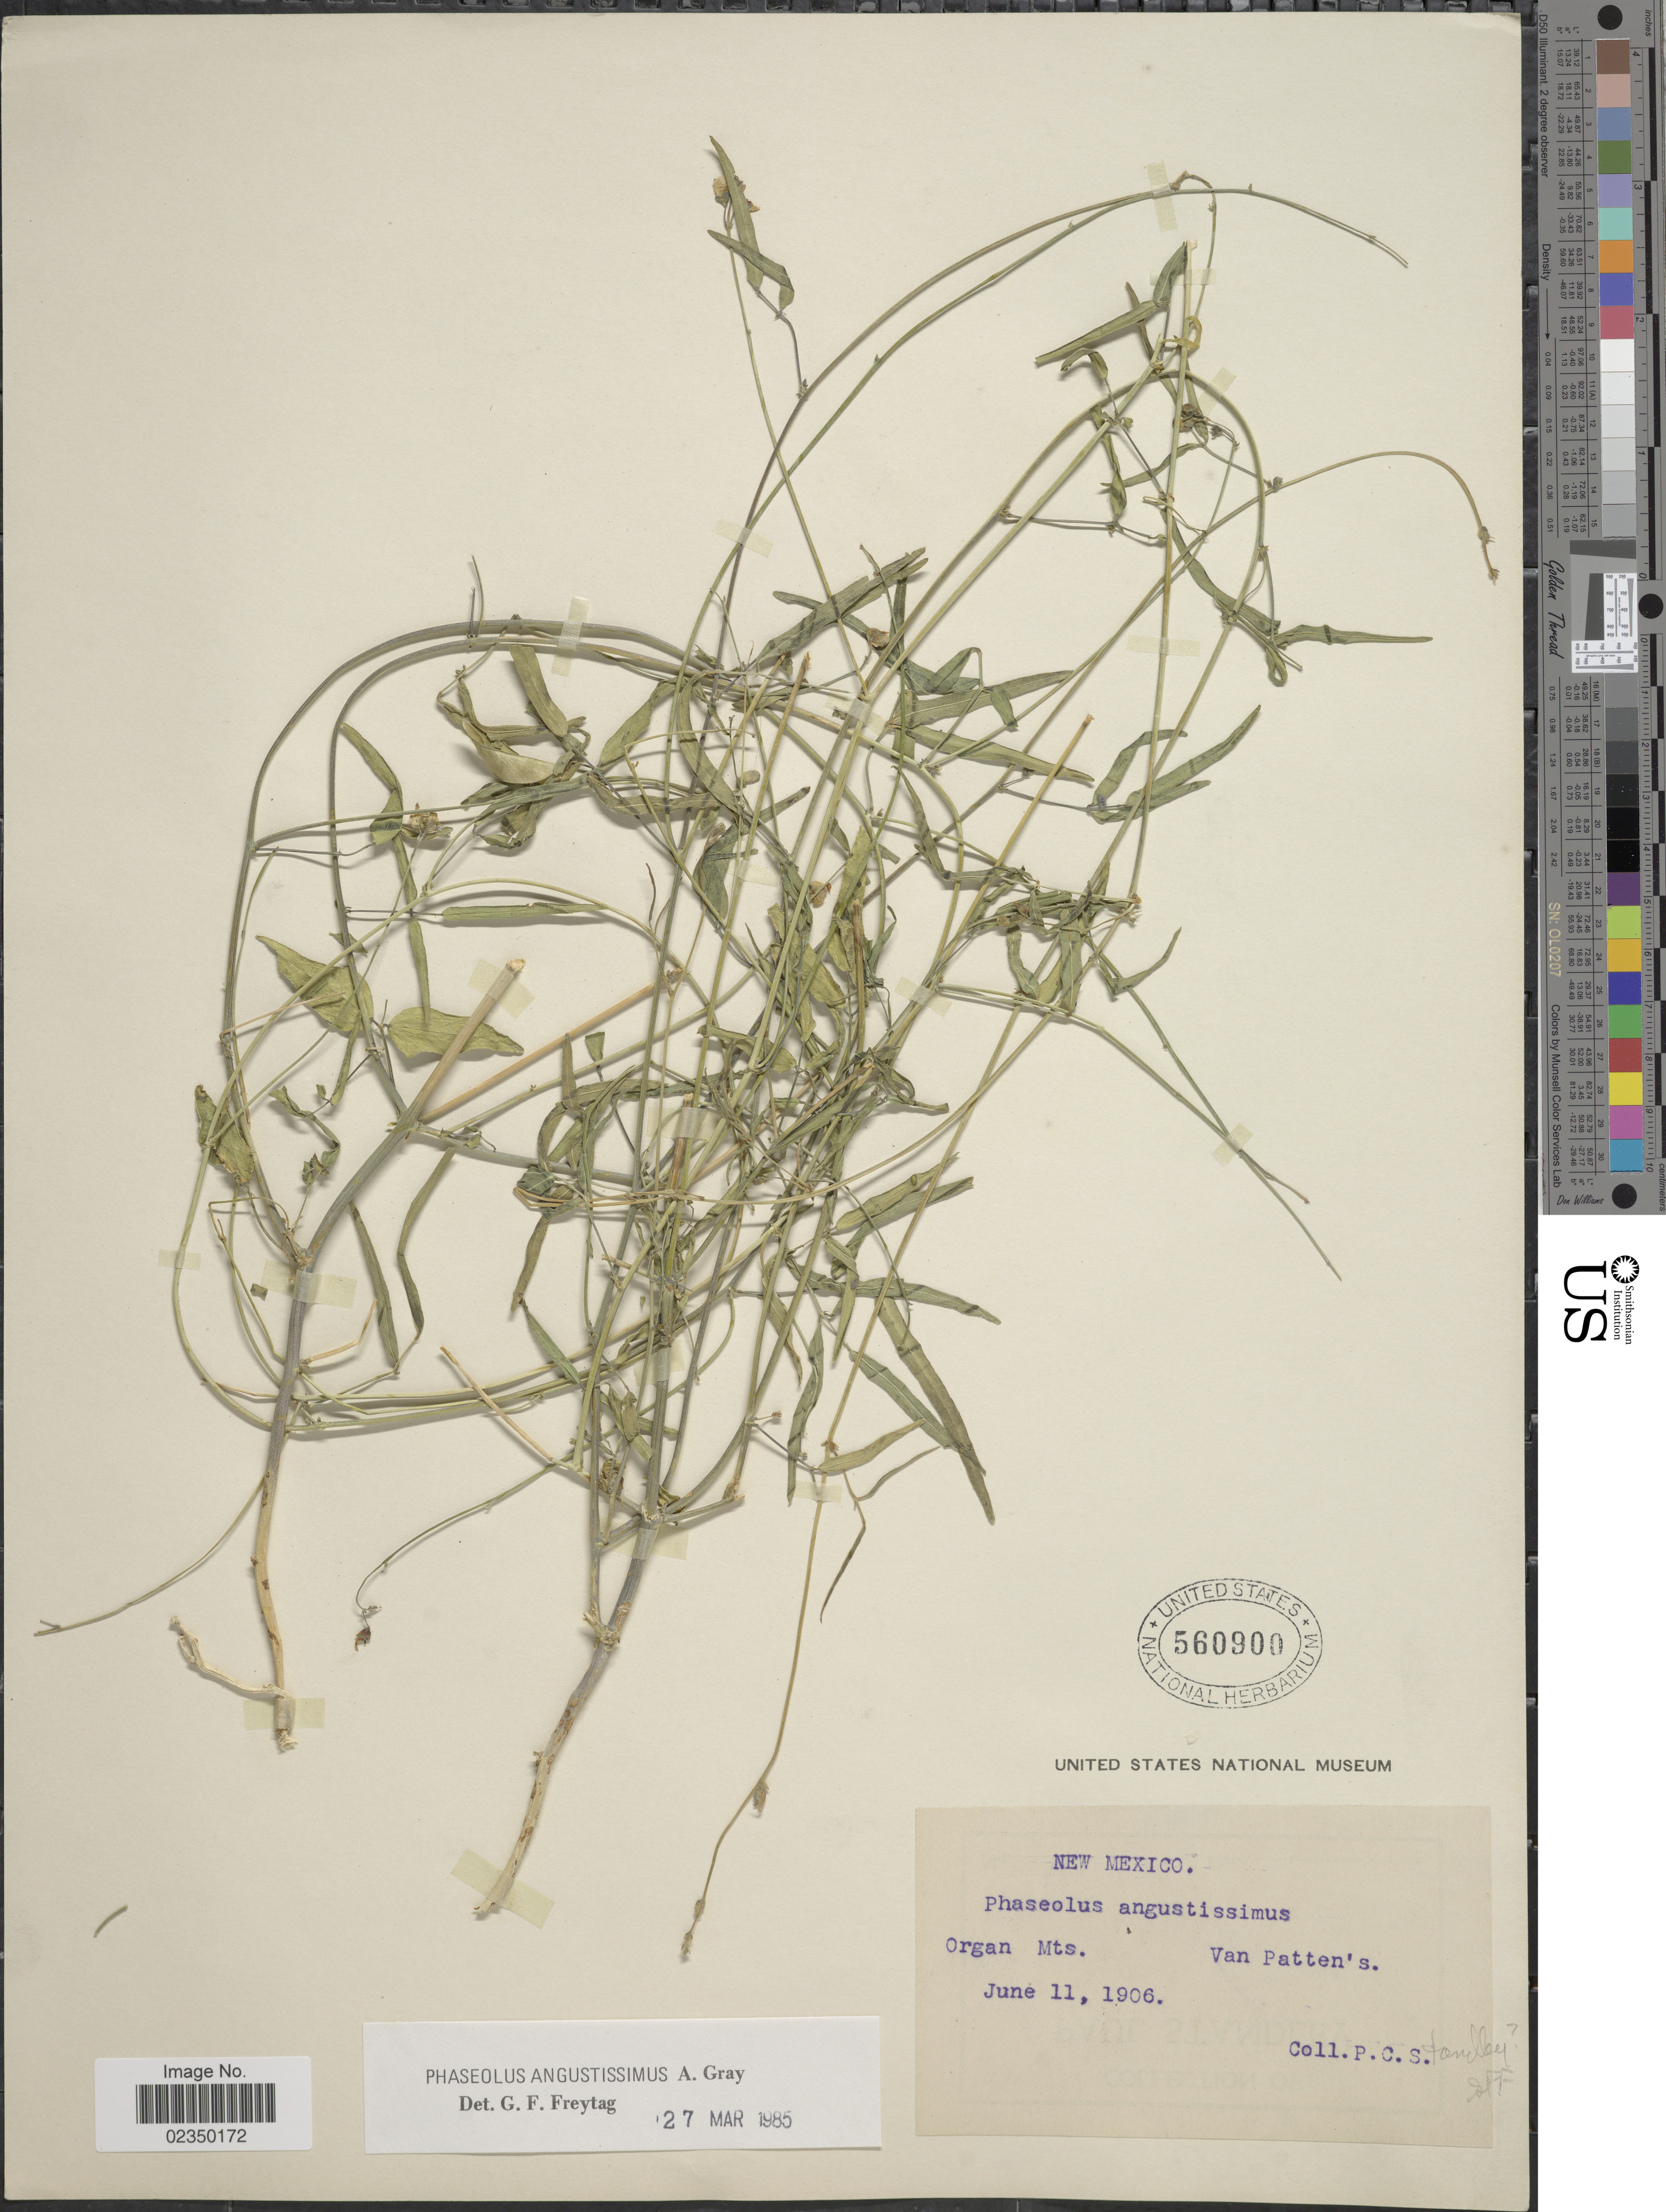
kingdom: Plantae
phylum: Tracheophyta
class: Magnoliopsida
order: Fabales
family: Fabaceae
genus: Phaseolus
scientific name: Phaseolus angustissimus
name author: A. Gray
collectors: P. C. Standley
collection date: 1906-06-11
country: United States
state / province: New Mexico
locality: Organ Mts, Van Patten's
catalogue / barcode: US 560900